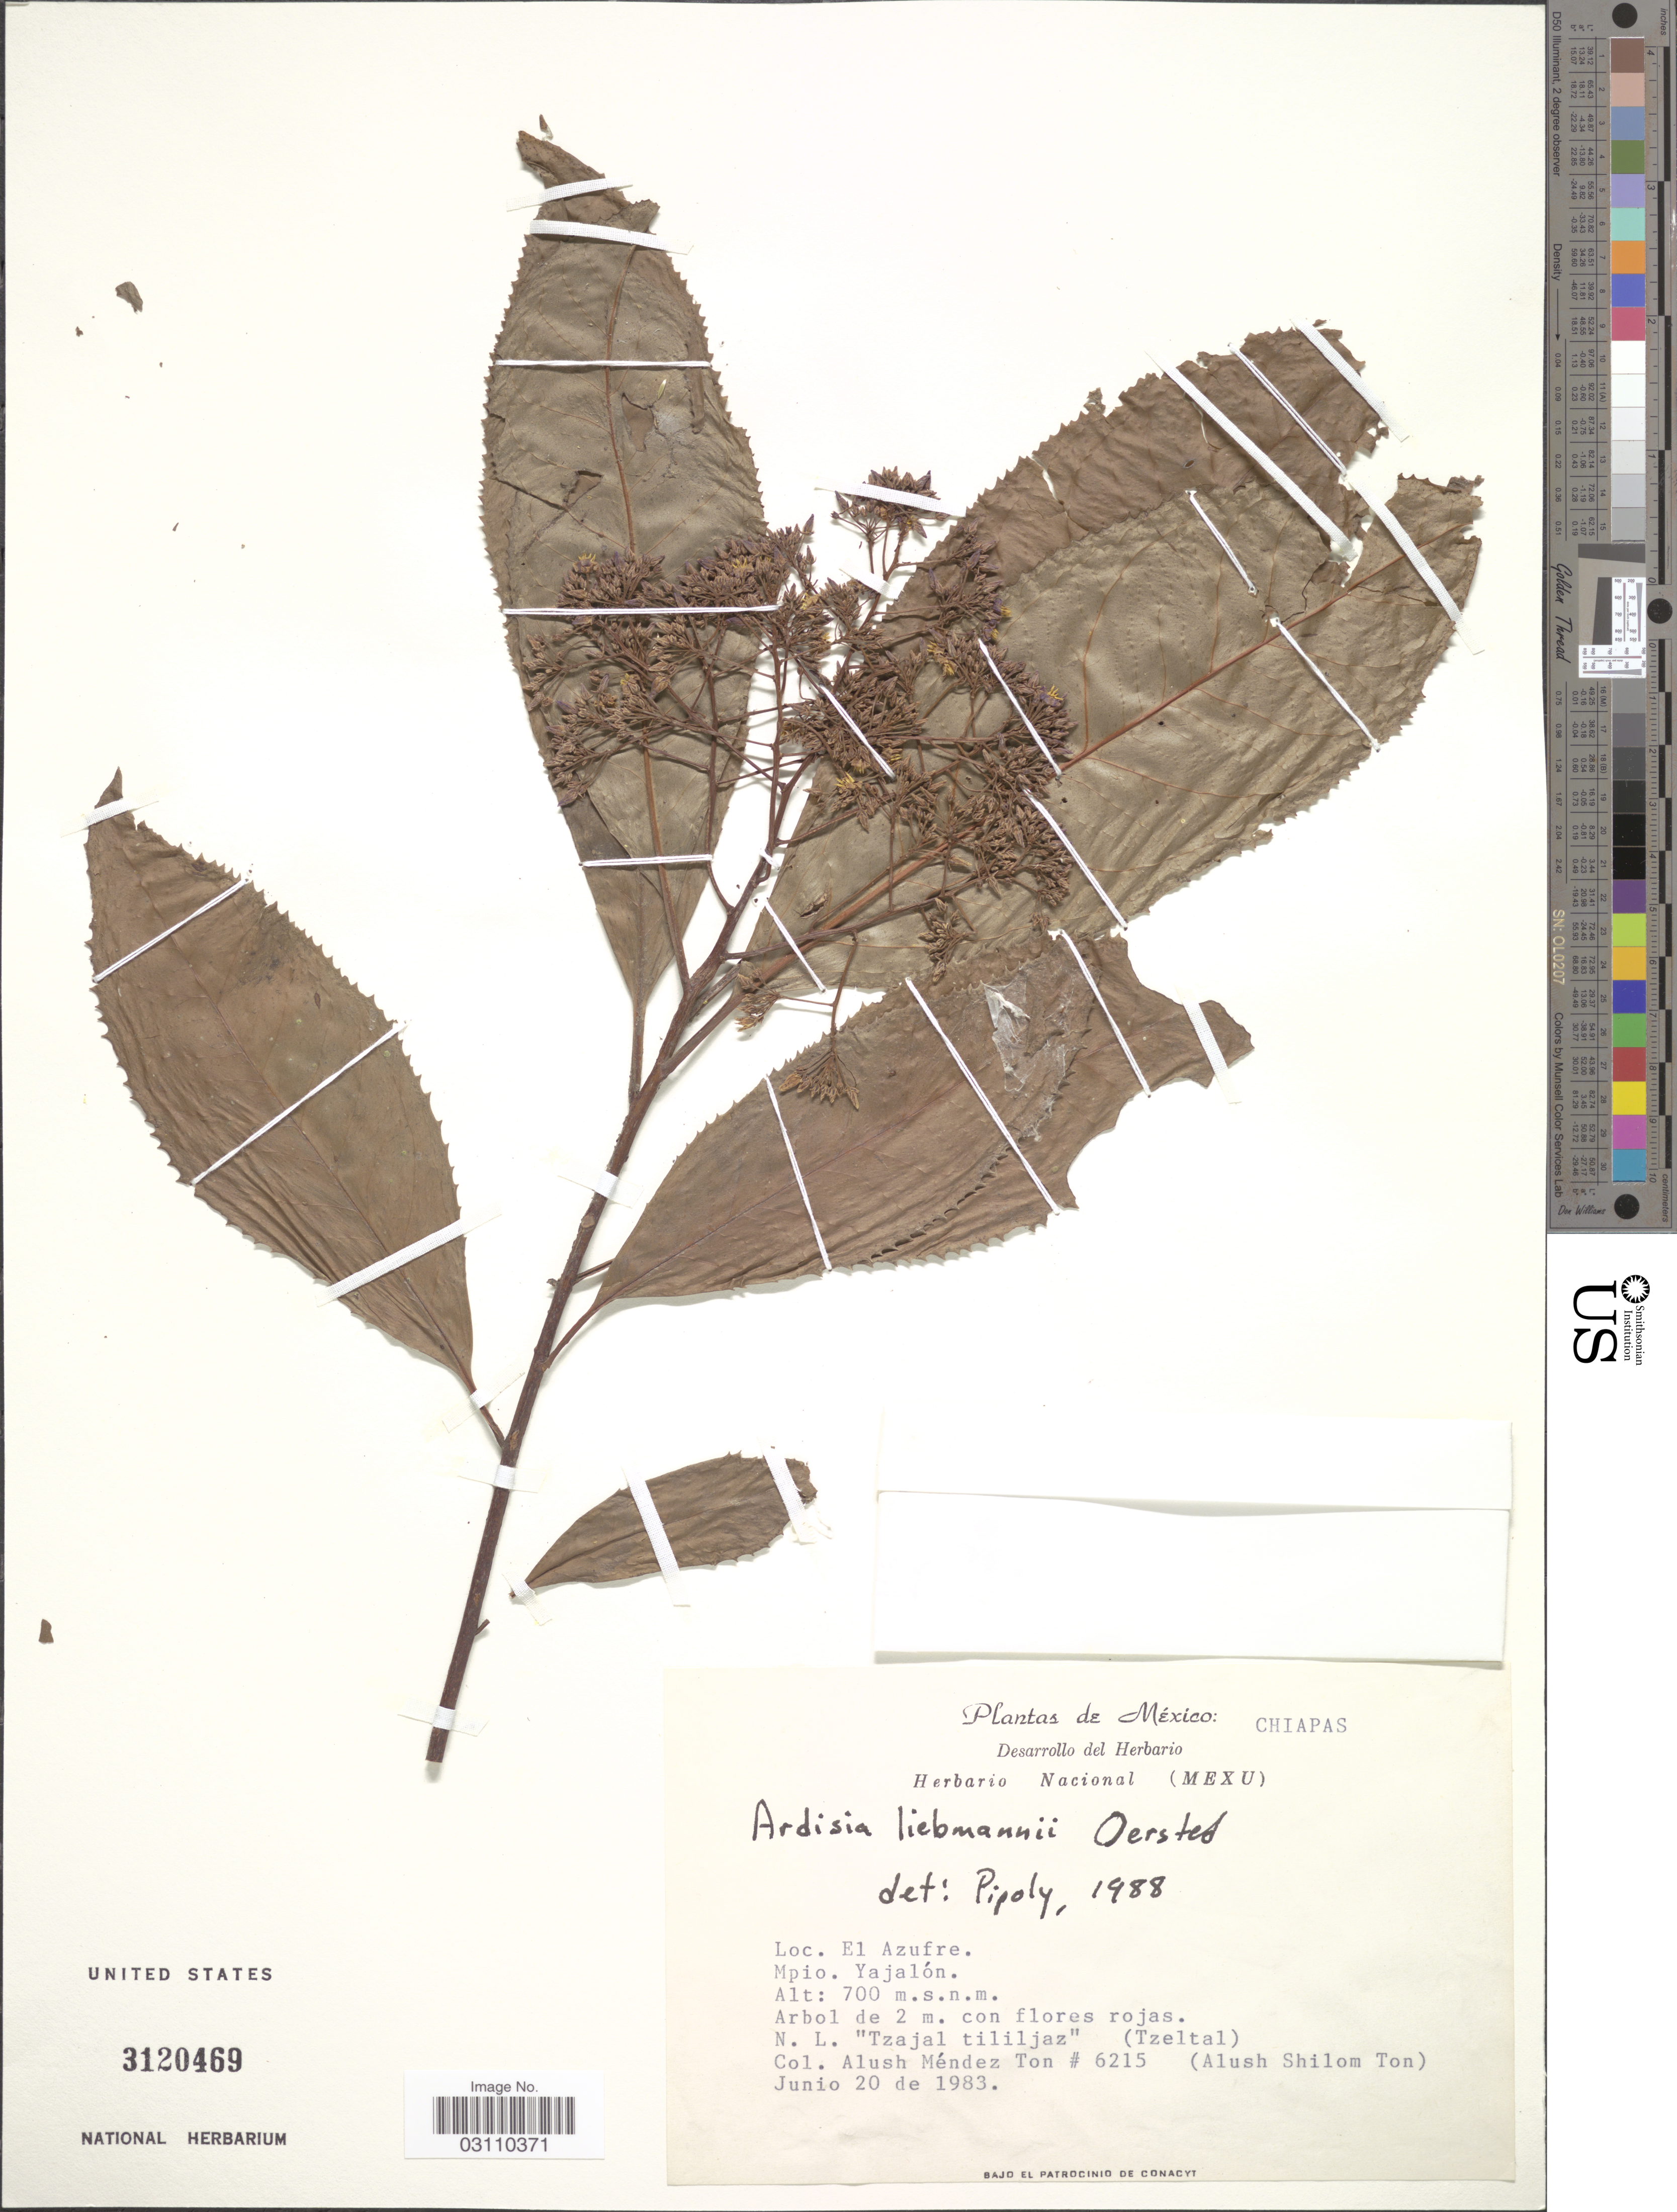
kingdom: Plantae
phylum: Tracheophyta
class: Magnoliopsida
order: Ericales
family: Primulaceae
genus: Ardisia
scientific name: Ardisia liebmannii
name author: Oerst.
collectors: A. M. Ton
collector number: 6215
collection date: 1983-06-20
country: Mexico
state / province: Chiapas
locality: El Azufre. Mpio. Yajalón.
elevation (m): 700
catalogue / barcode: US 3120469